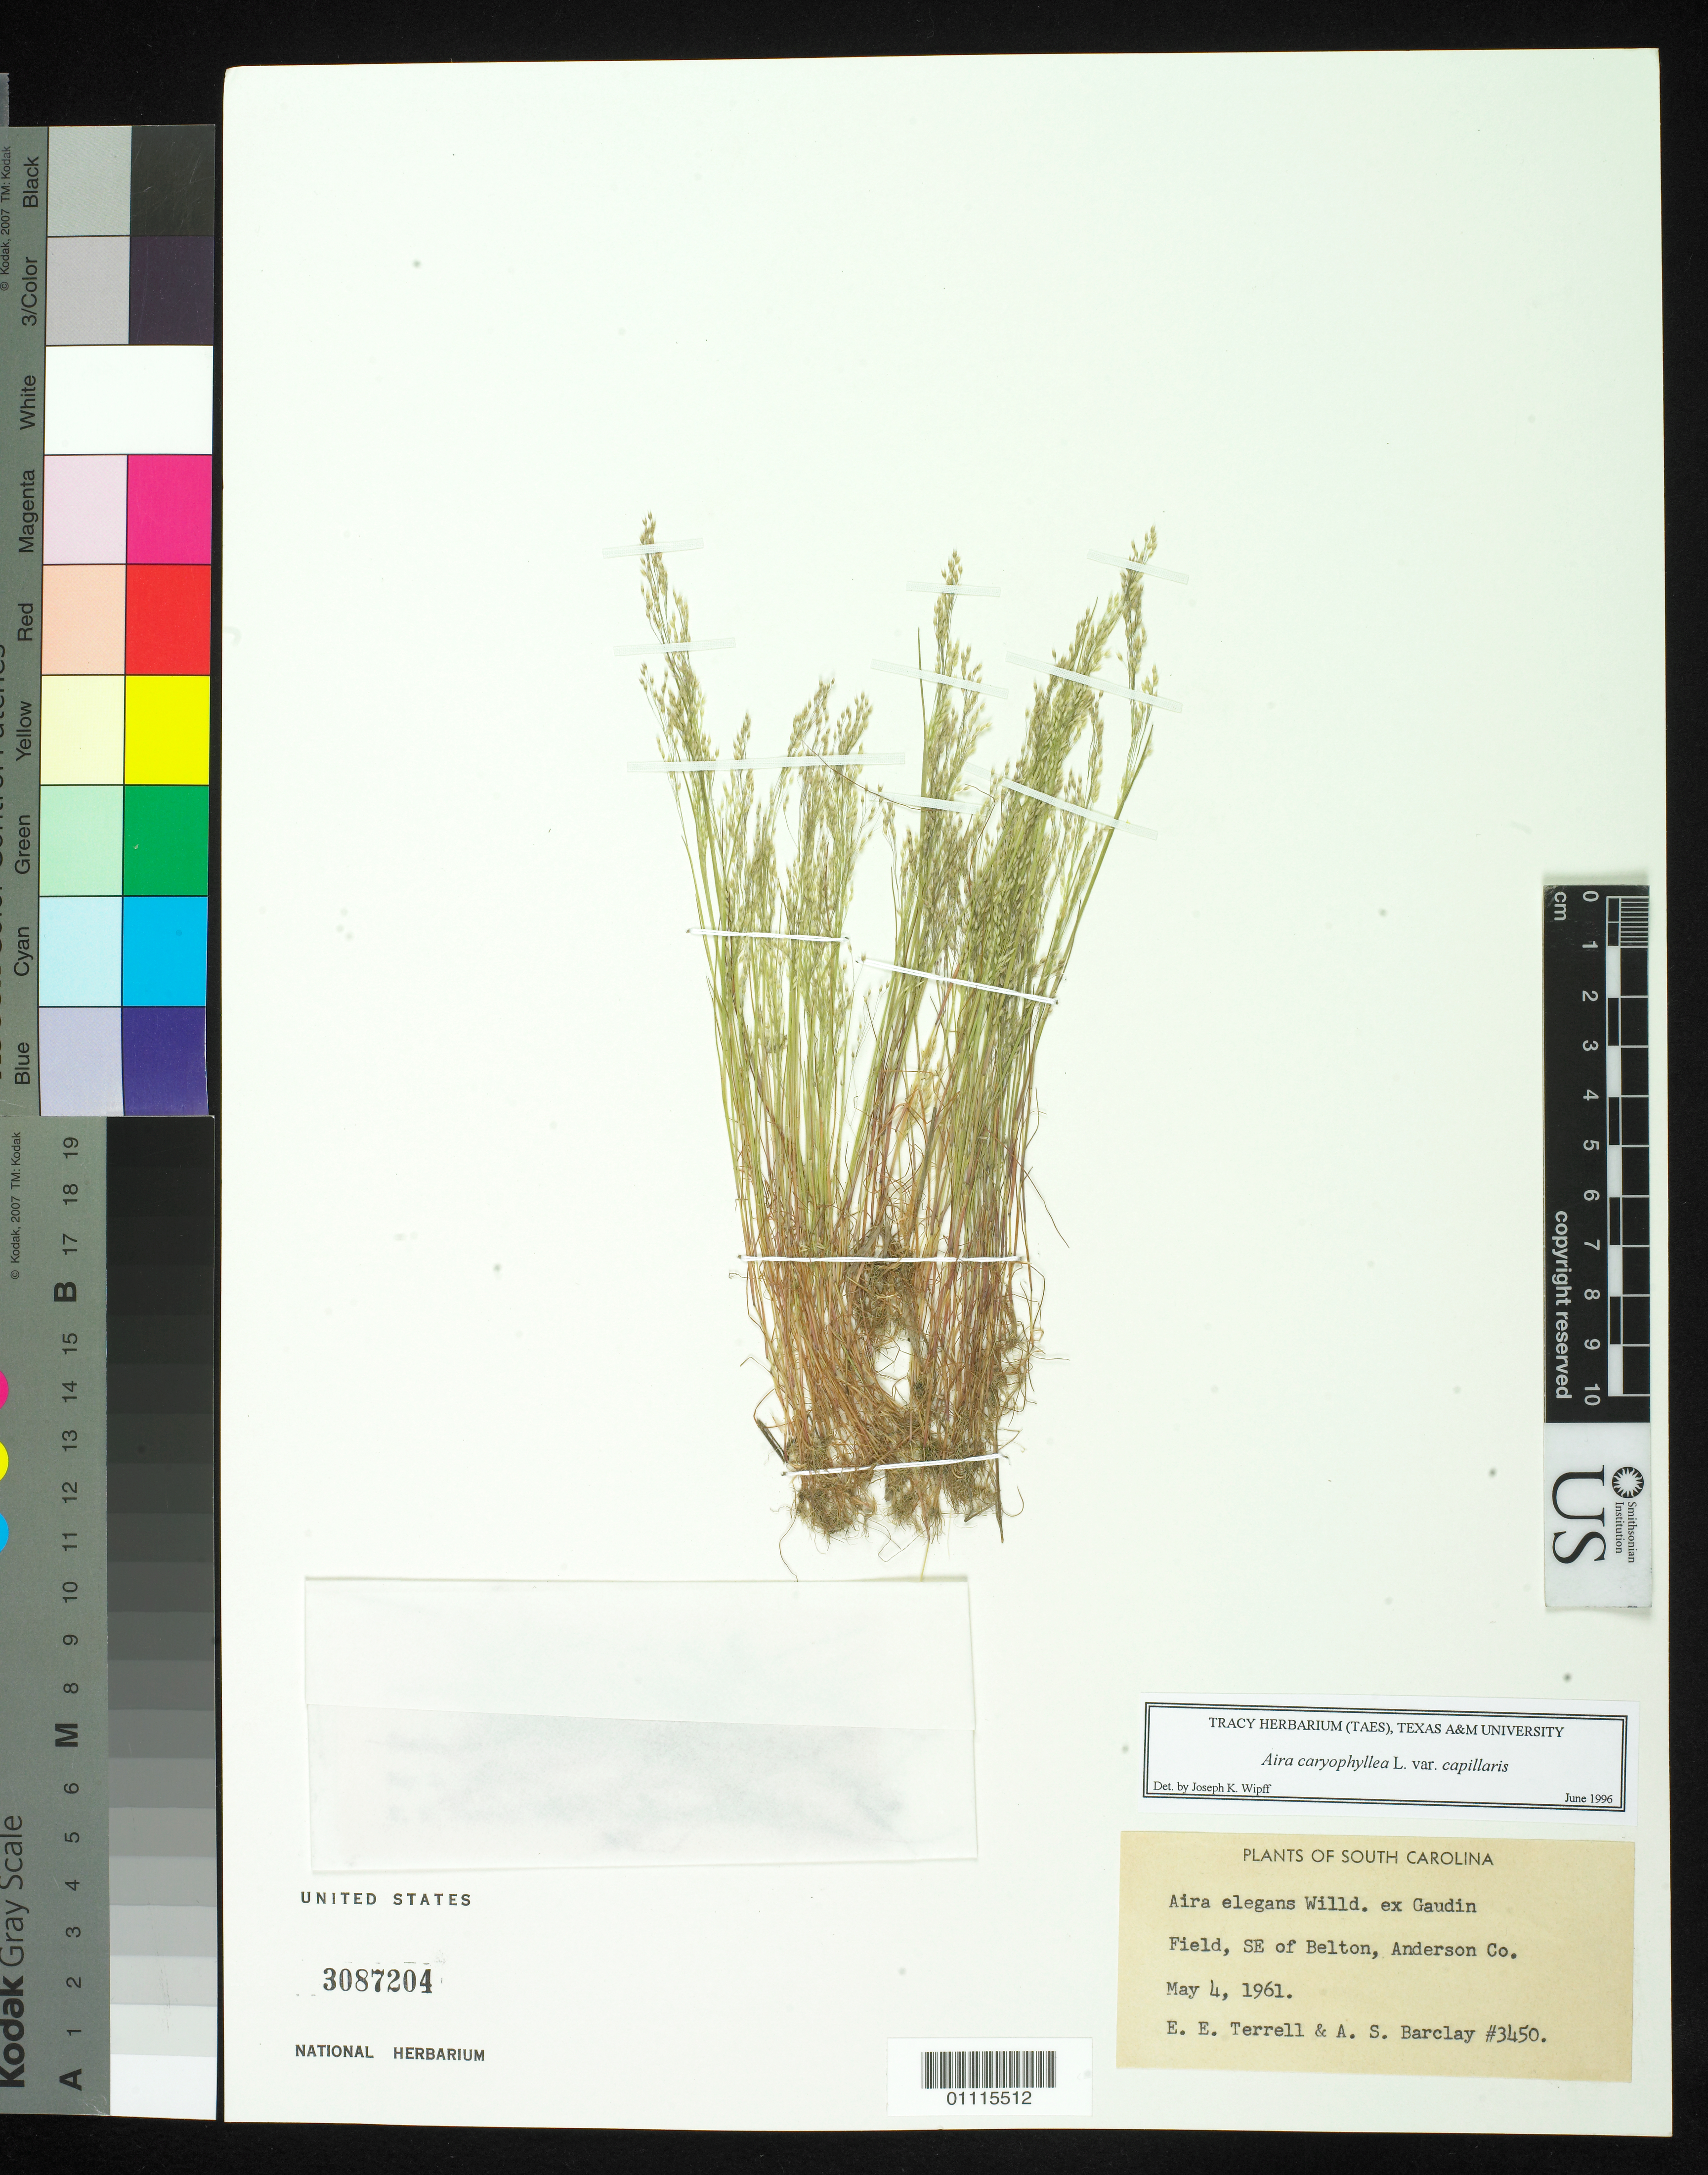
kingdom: Plantae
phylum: Tracheophyta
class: Liliopsida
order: Poales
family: Poaceae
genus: Aira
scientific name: Aira elegantissima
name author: Schur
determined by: Poaceae Reorganization Project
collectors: E. E. Terrell & A. S. Barclay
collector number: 3450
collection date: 1961-05-04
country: United States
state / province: South Carolina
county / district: Anderson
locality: SE of Belton.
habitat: field.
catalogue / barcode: US 3087204